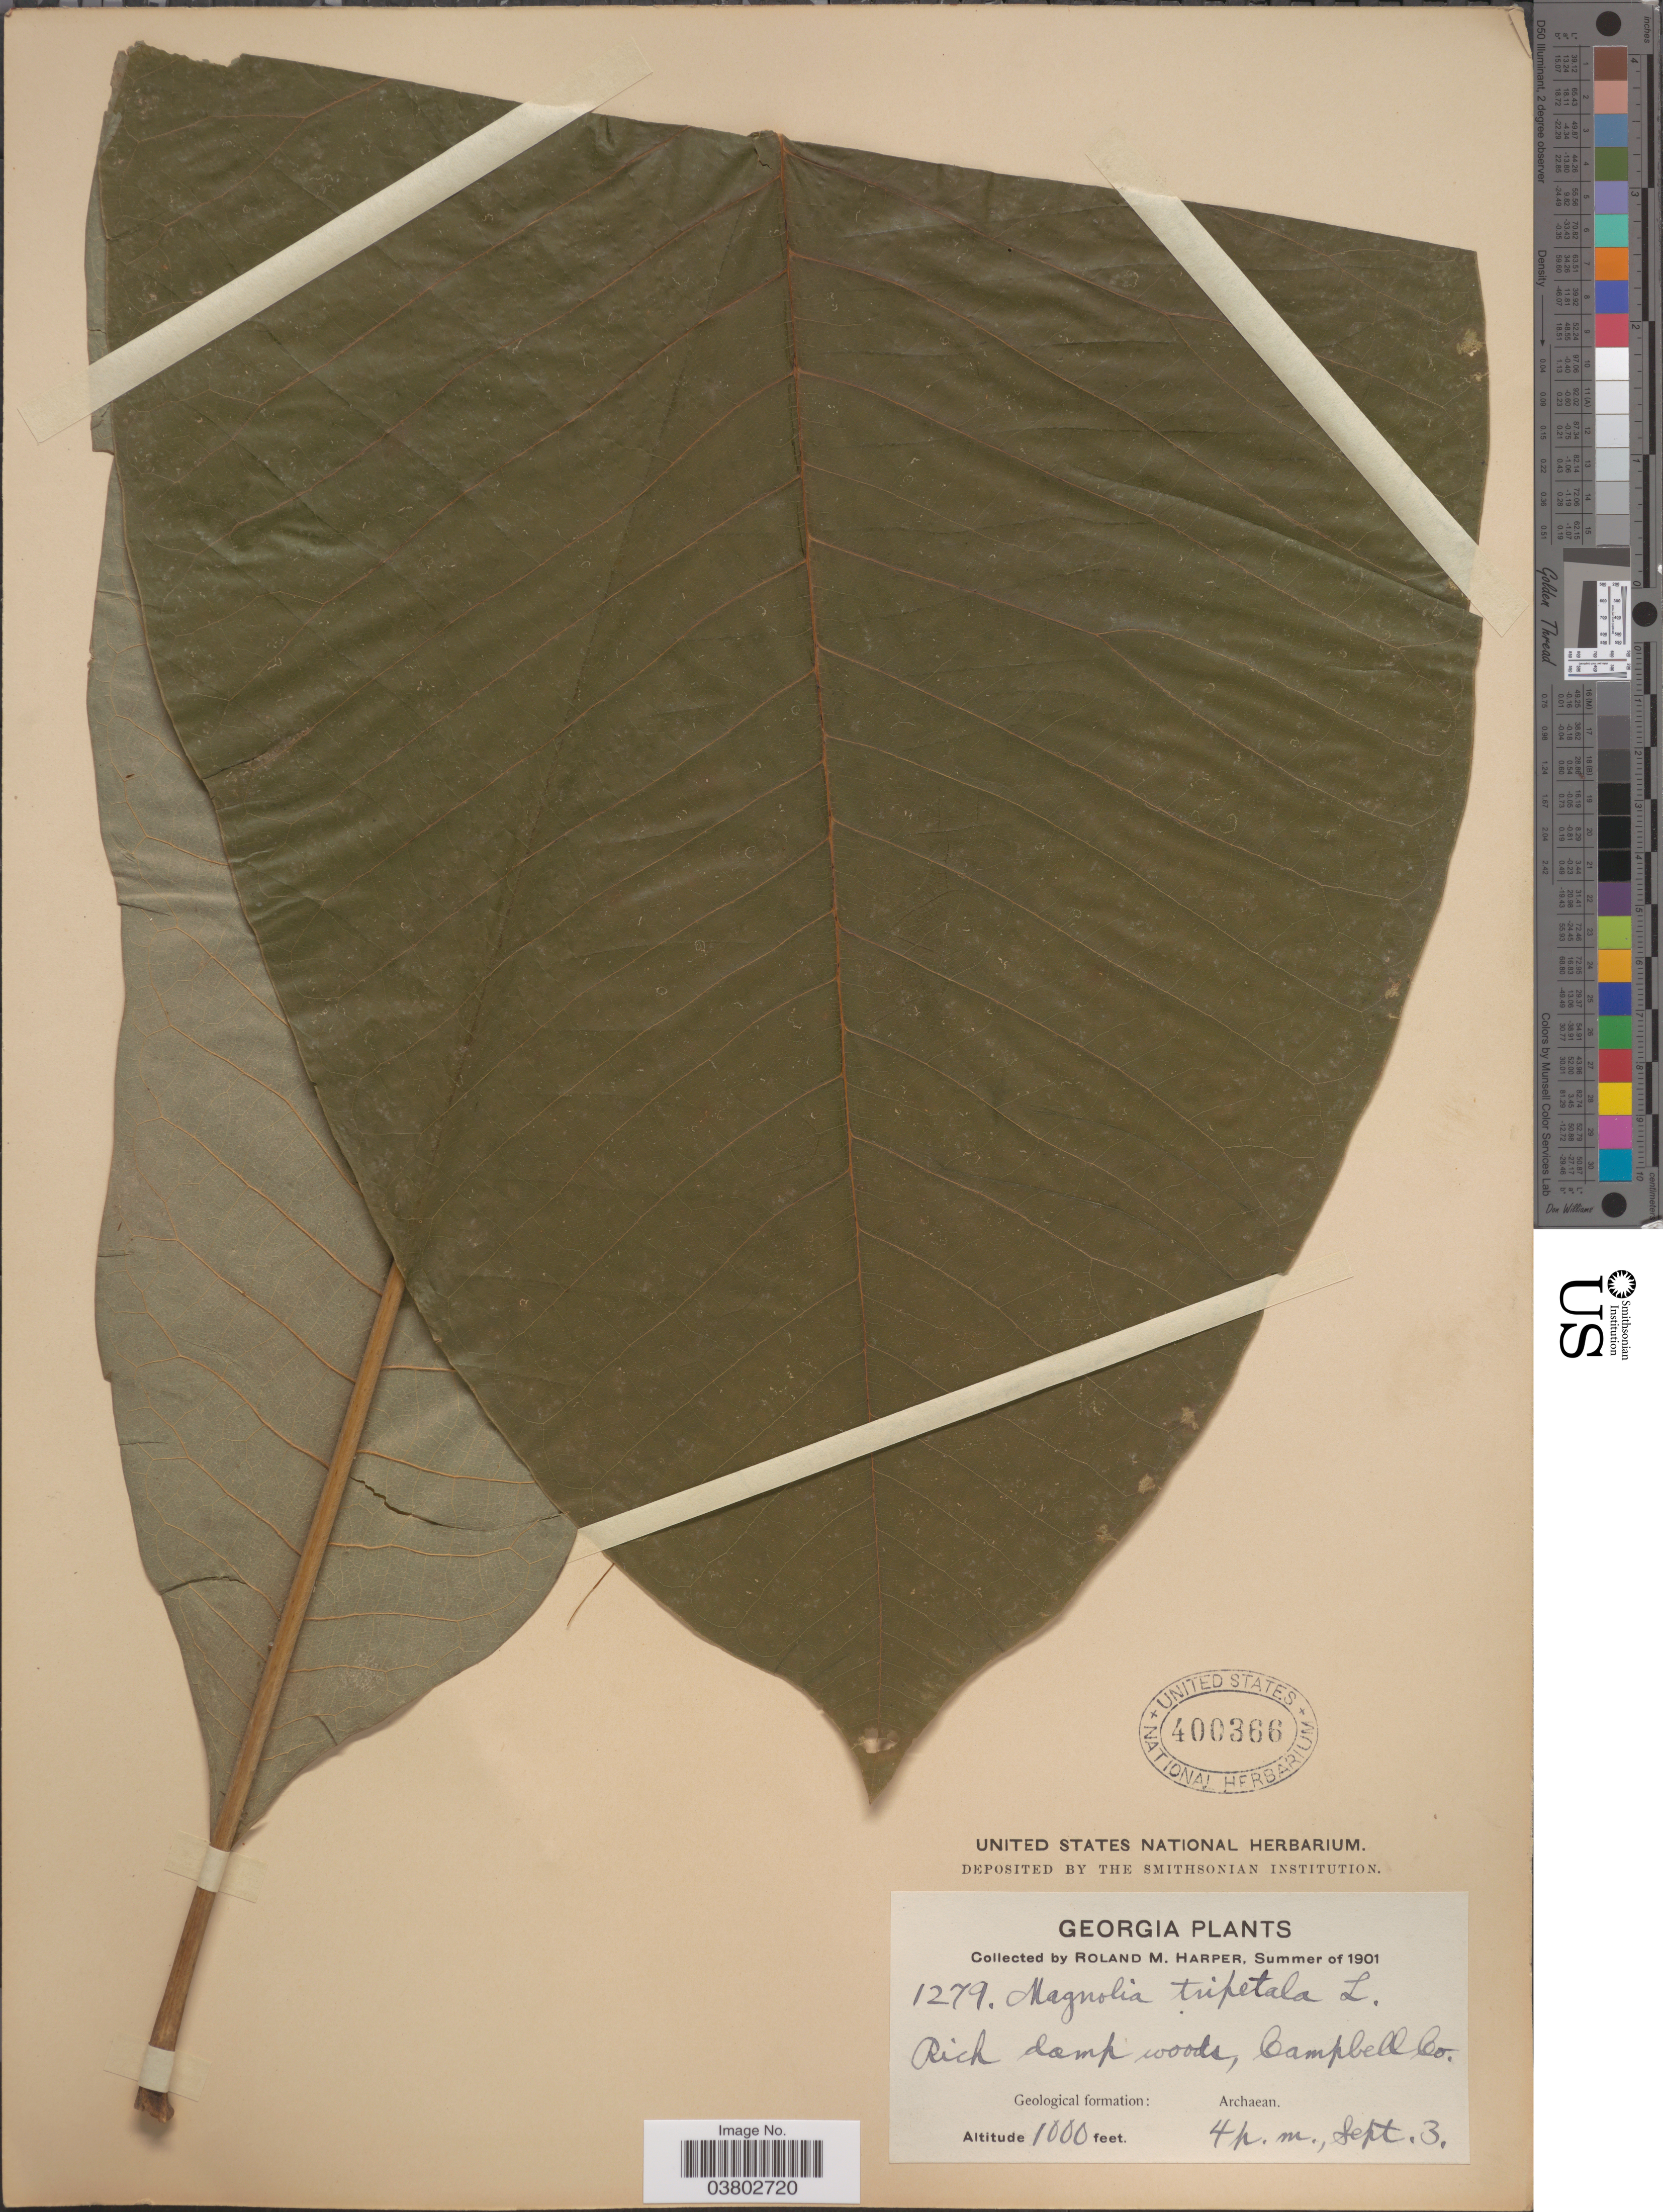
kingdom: Plantae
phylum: Tracheophyta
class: Magnoliopsida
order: Magnoliales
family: Magnoliaceae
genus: Magnolia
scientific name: Magnolia tripetala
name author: L.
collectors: R. M. Harper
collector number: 1279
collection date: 1901-09-03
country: United States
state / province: Georgia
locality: Campbell Co. Geological formation: Archaean.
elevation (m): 305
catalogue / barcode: US 400366